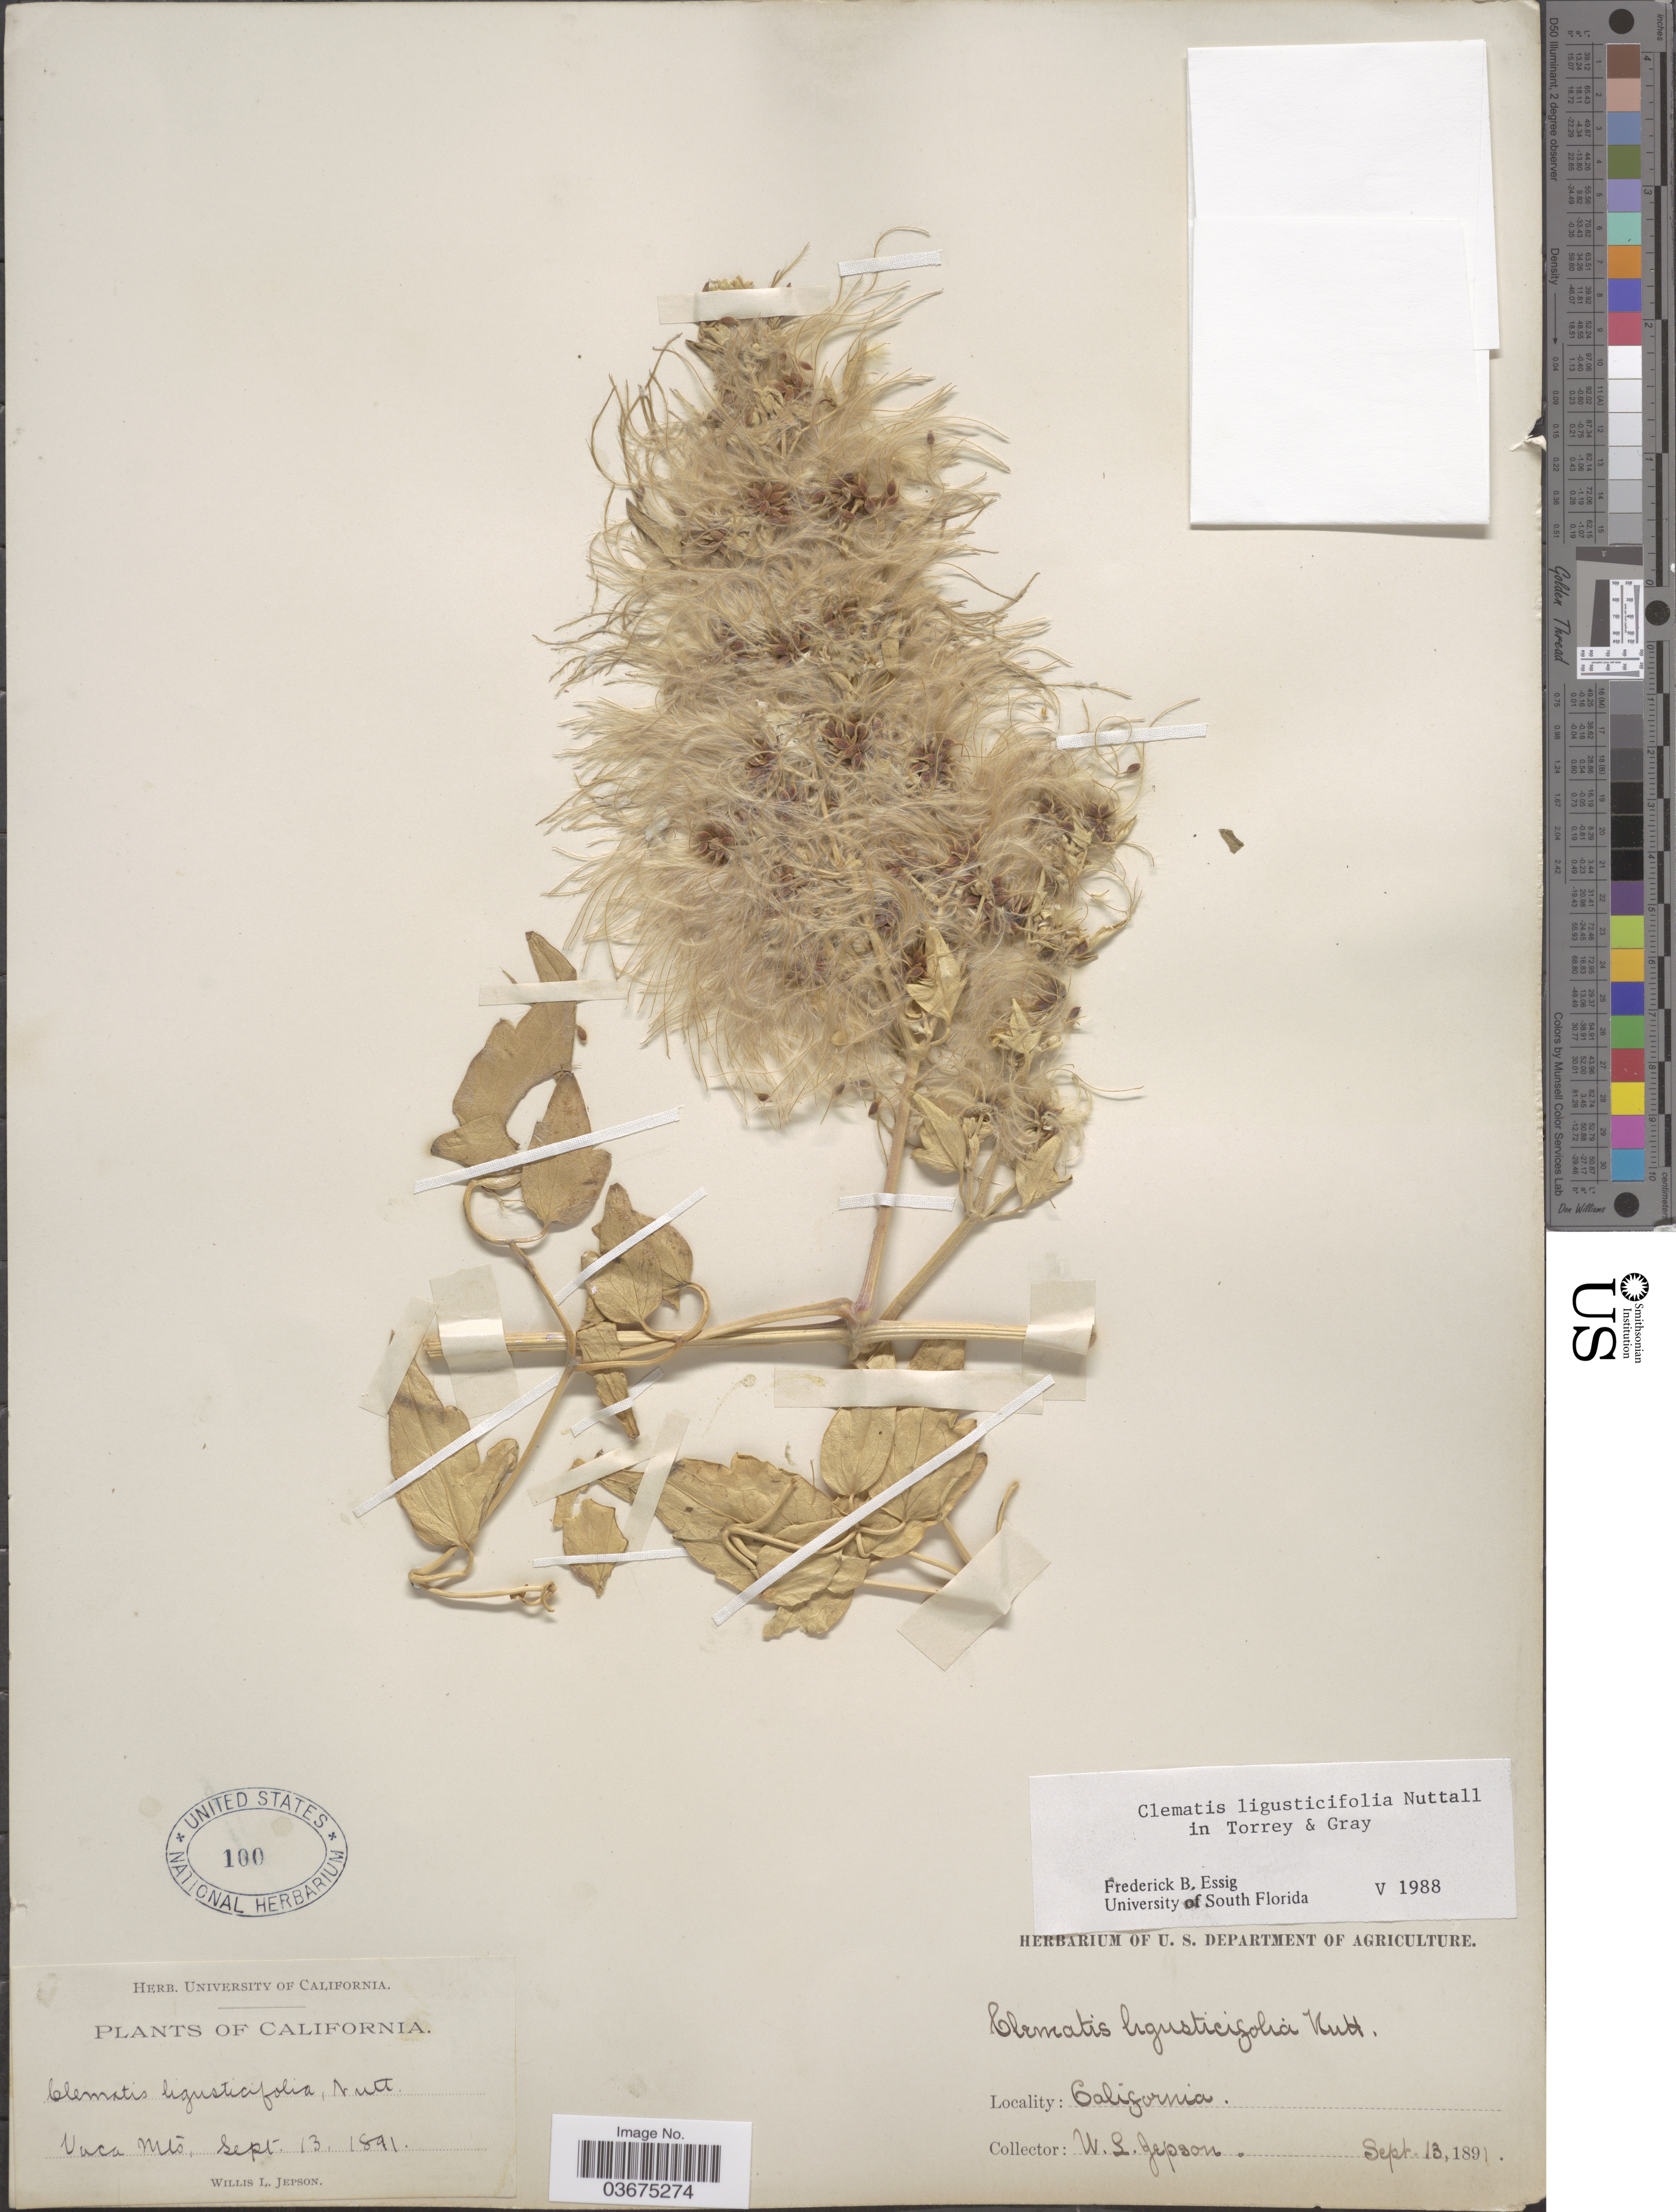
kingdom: Plantae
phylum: Tracheophyta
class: Magnoliopsida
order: Ranunculales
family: Ranunculaceae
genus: Clematis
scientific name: Clematis ligusticifolia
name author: Nutt.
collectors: W. L. Jepson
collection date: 1891-09-13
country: United States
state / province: California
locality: Vaca Mts.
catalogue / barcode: US 100